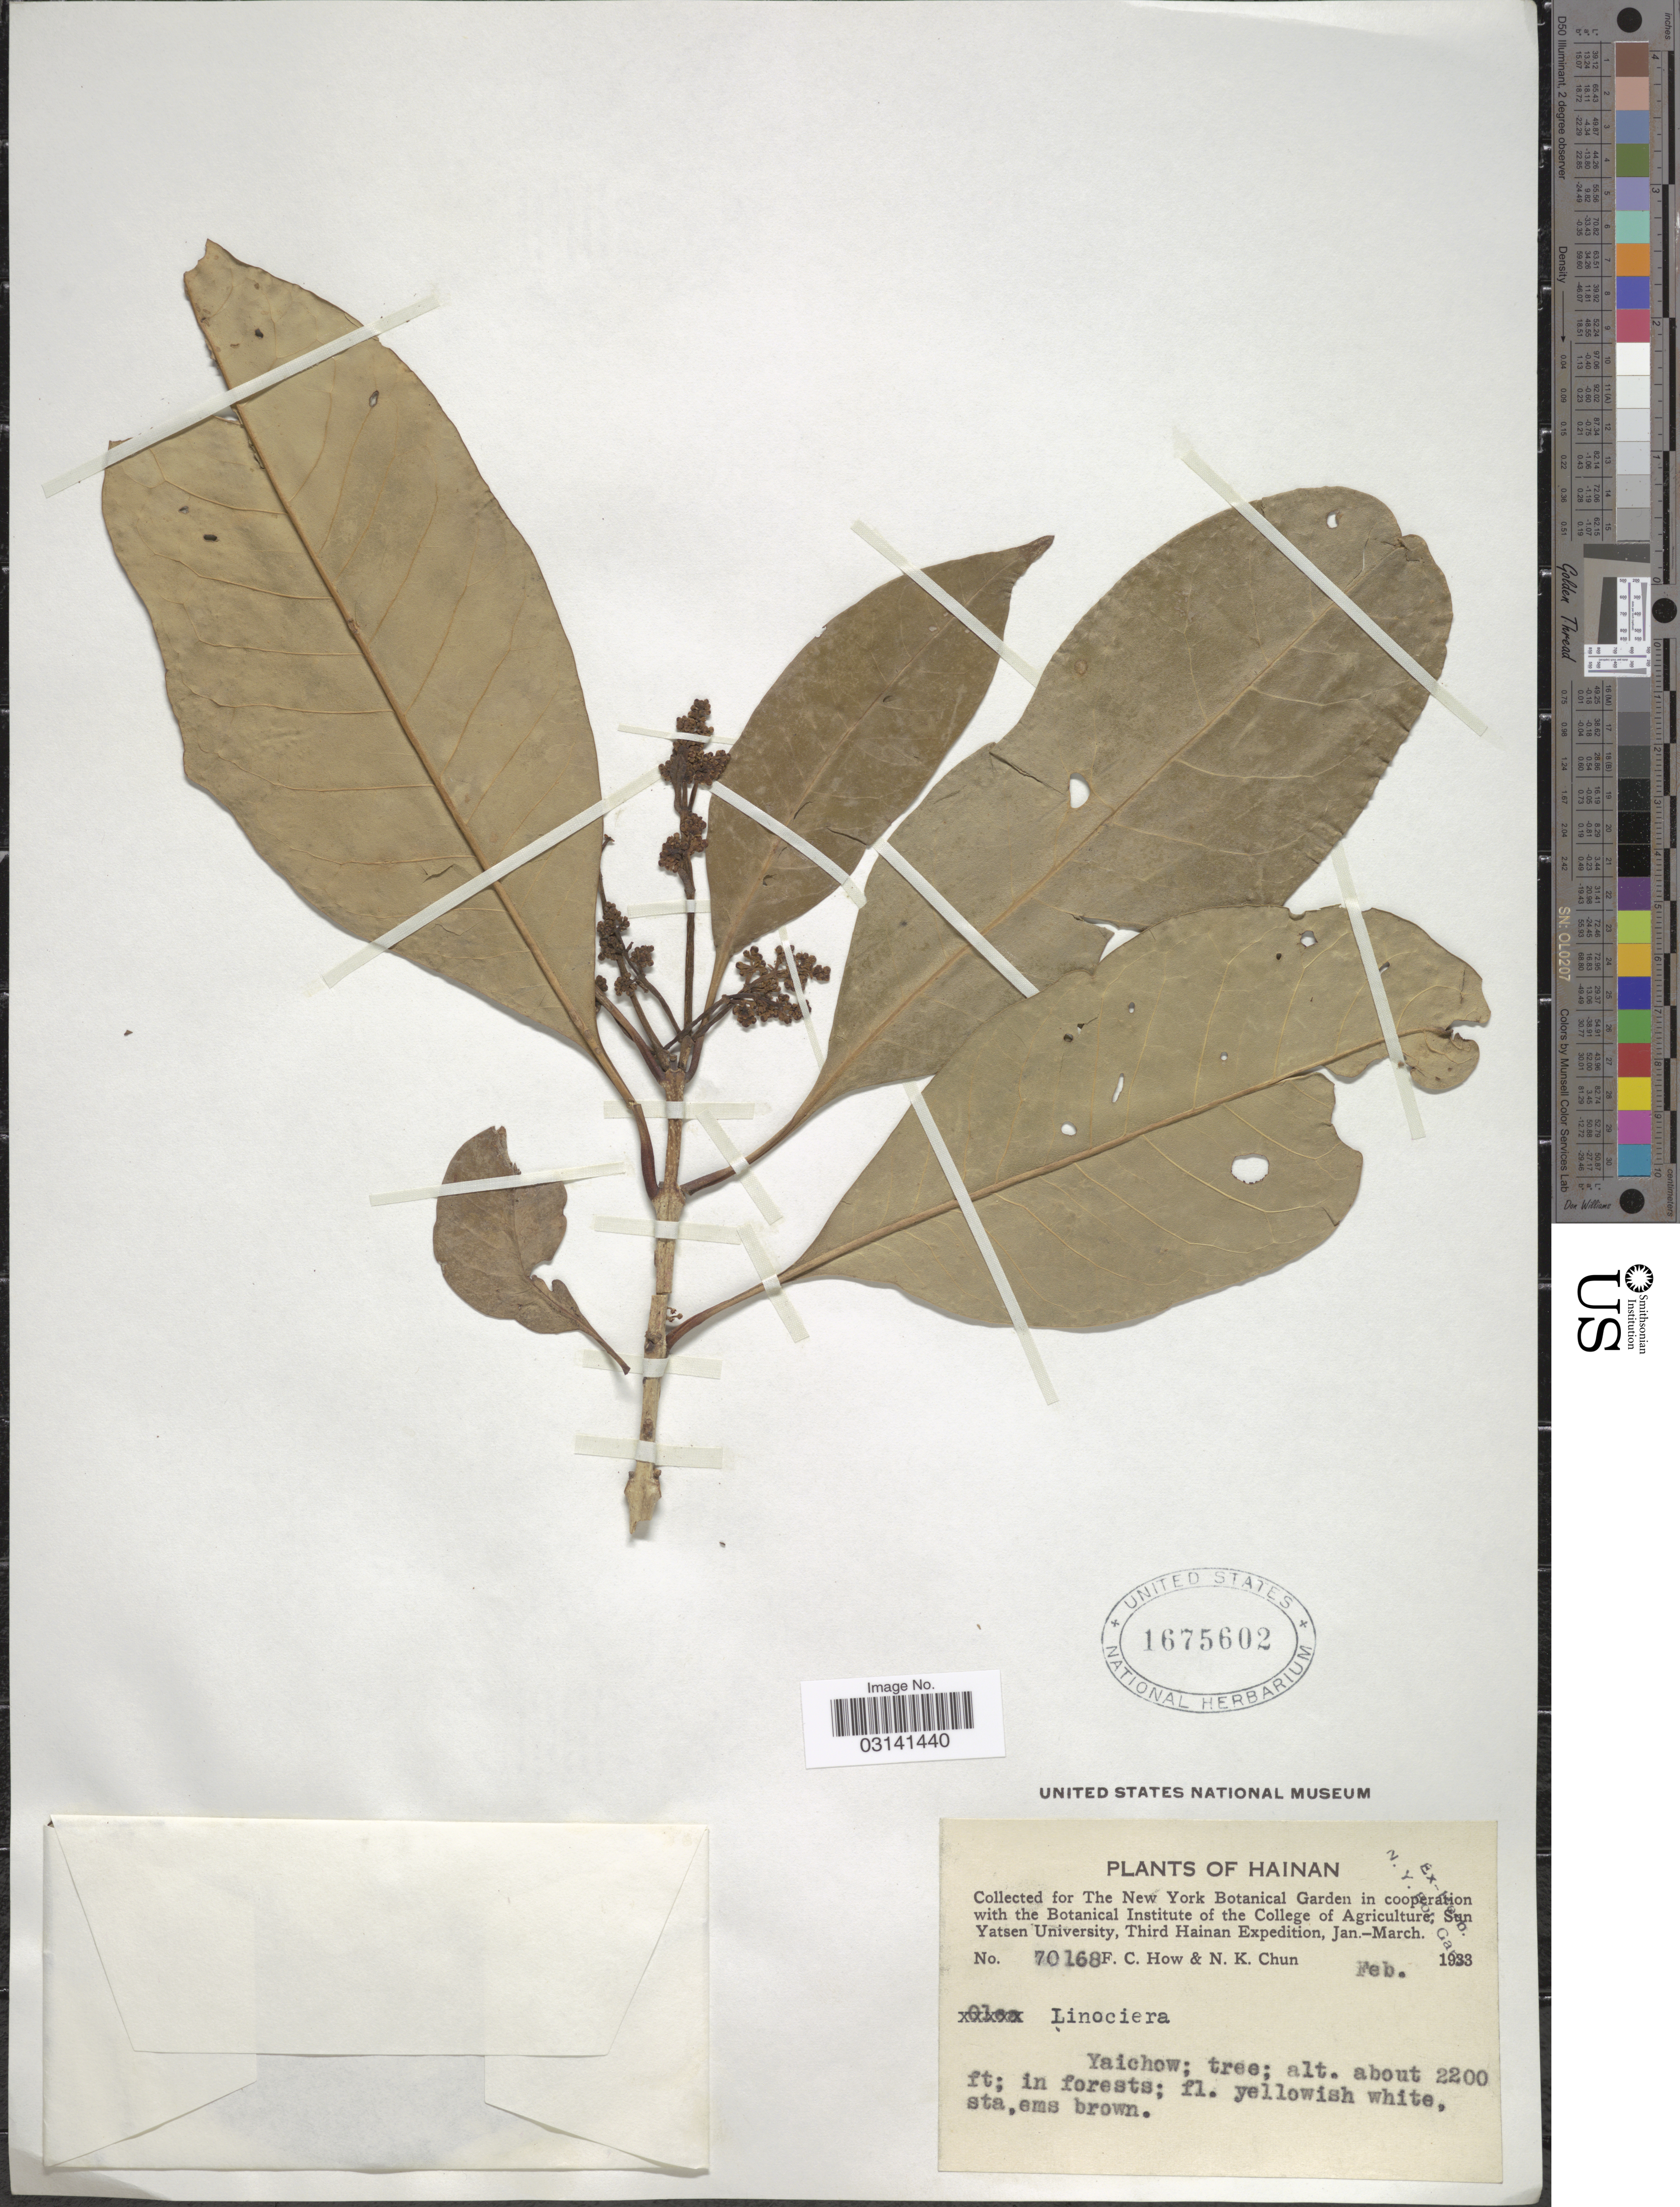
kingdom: Plantae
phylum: Tracheophyta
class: Magnoliopsida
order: Lamiales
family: Oleaceae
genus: Chionanthus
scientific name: Chionanthus sp.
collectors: F. C. How & N. K. Chun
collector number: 70168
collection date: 1933-02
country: China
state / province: Hainan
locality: Yaichow.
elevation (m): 671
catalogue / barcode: US 1675602